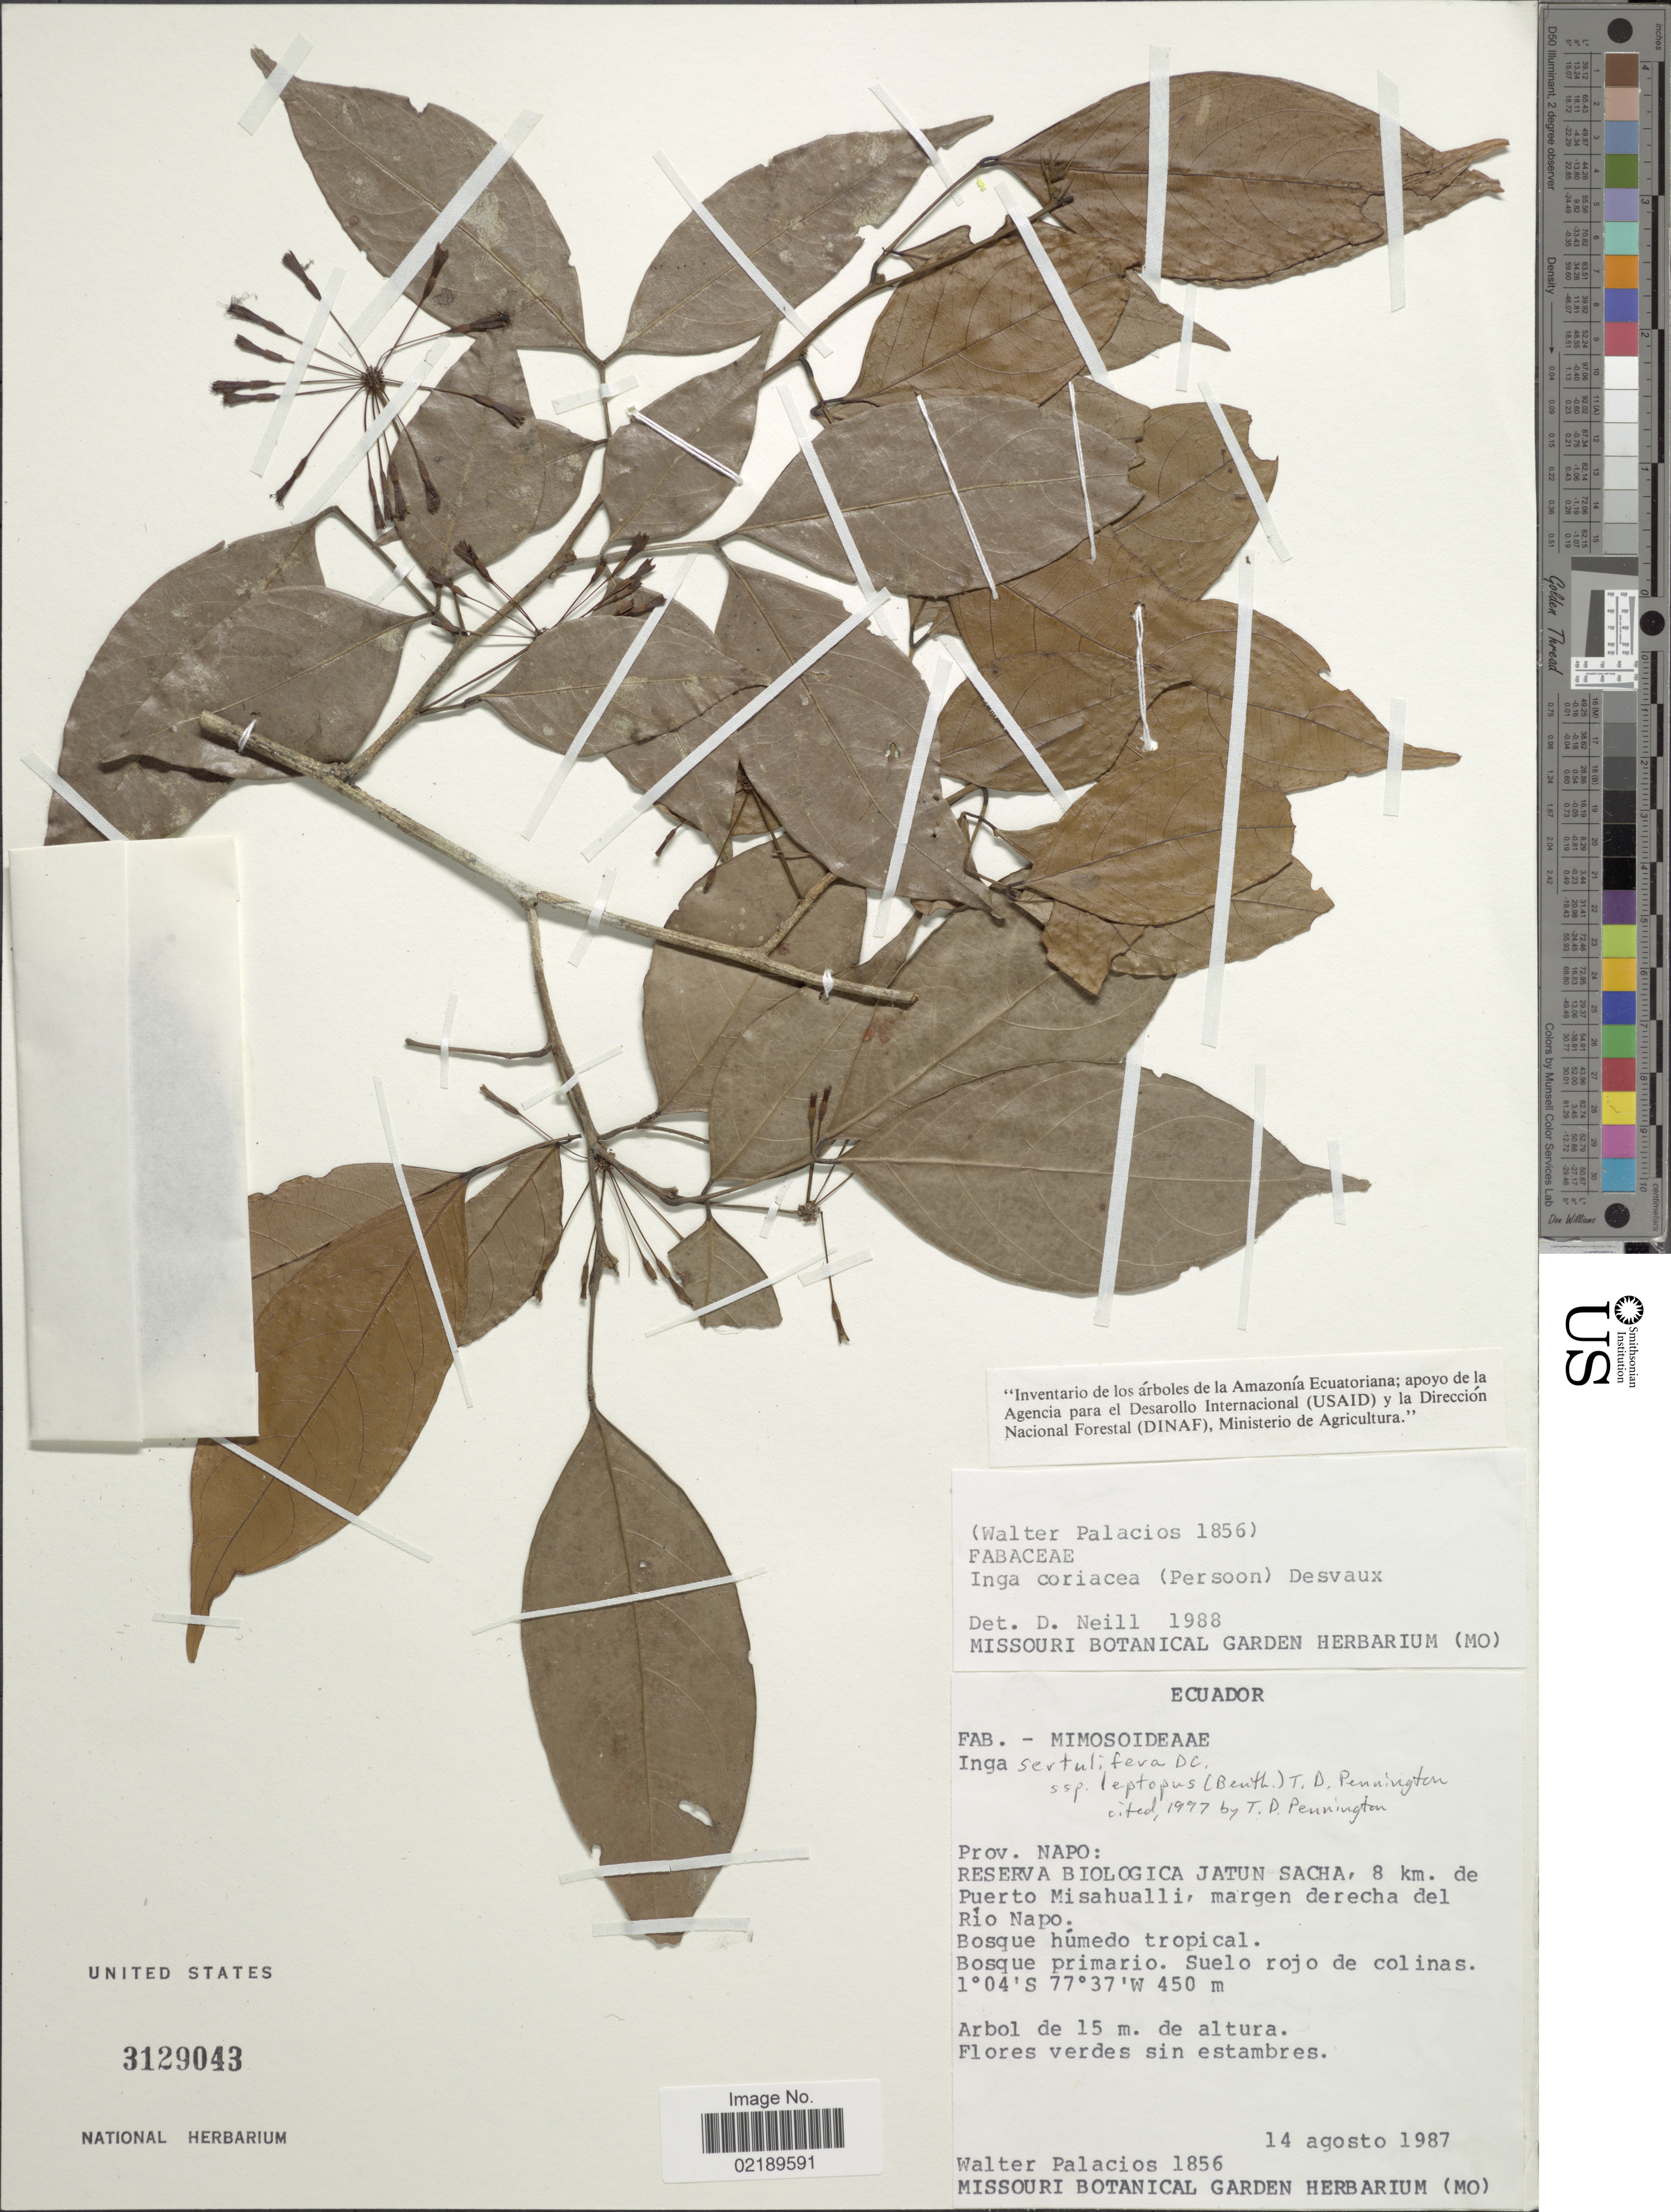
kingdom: Plantae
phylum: Tracheophyta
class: Magnoliopsida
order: Fabales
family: Fabaceae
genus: Inga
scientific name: Inga sertulifera subsp. leptopus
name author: (Benth.) T.D. Penn.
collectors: W. Palacios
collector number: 1856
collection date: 1987-08-14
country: Ecuador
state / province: Napo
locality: Reserva Biologica Jatun Sacha, 8 km. de Puerto Misahualli, margen derecha del Rio Napo.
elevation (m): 450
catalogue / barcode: US 3129043